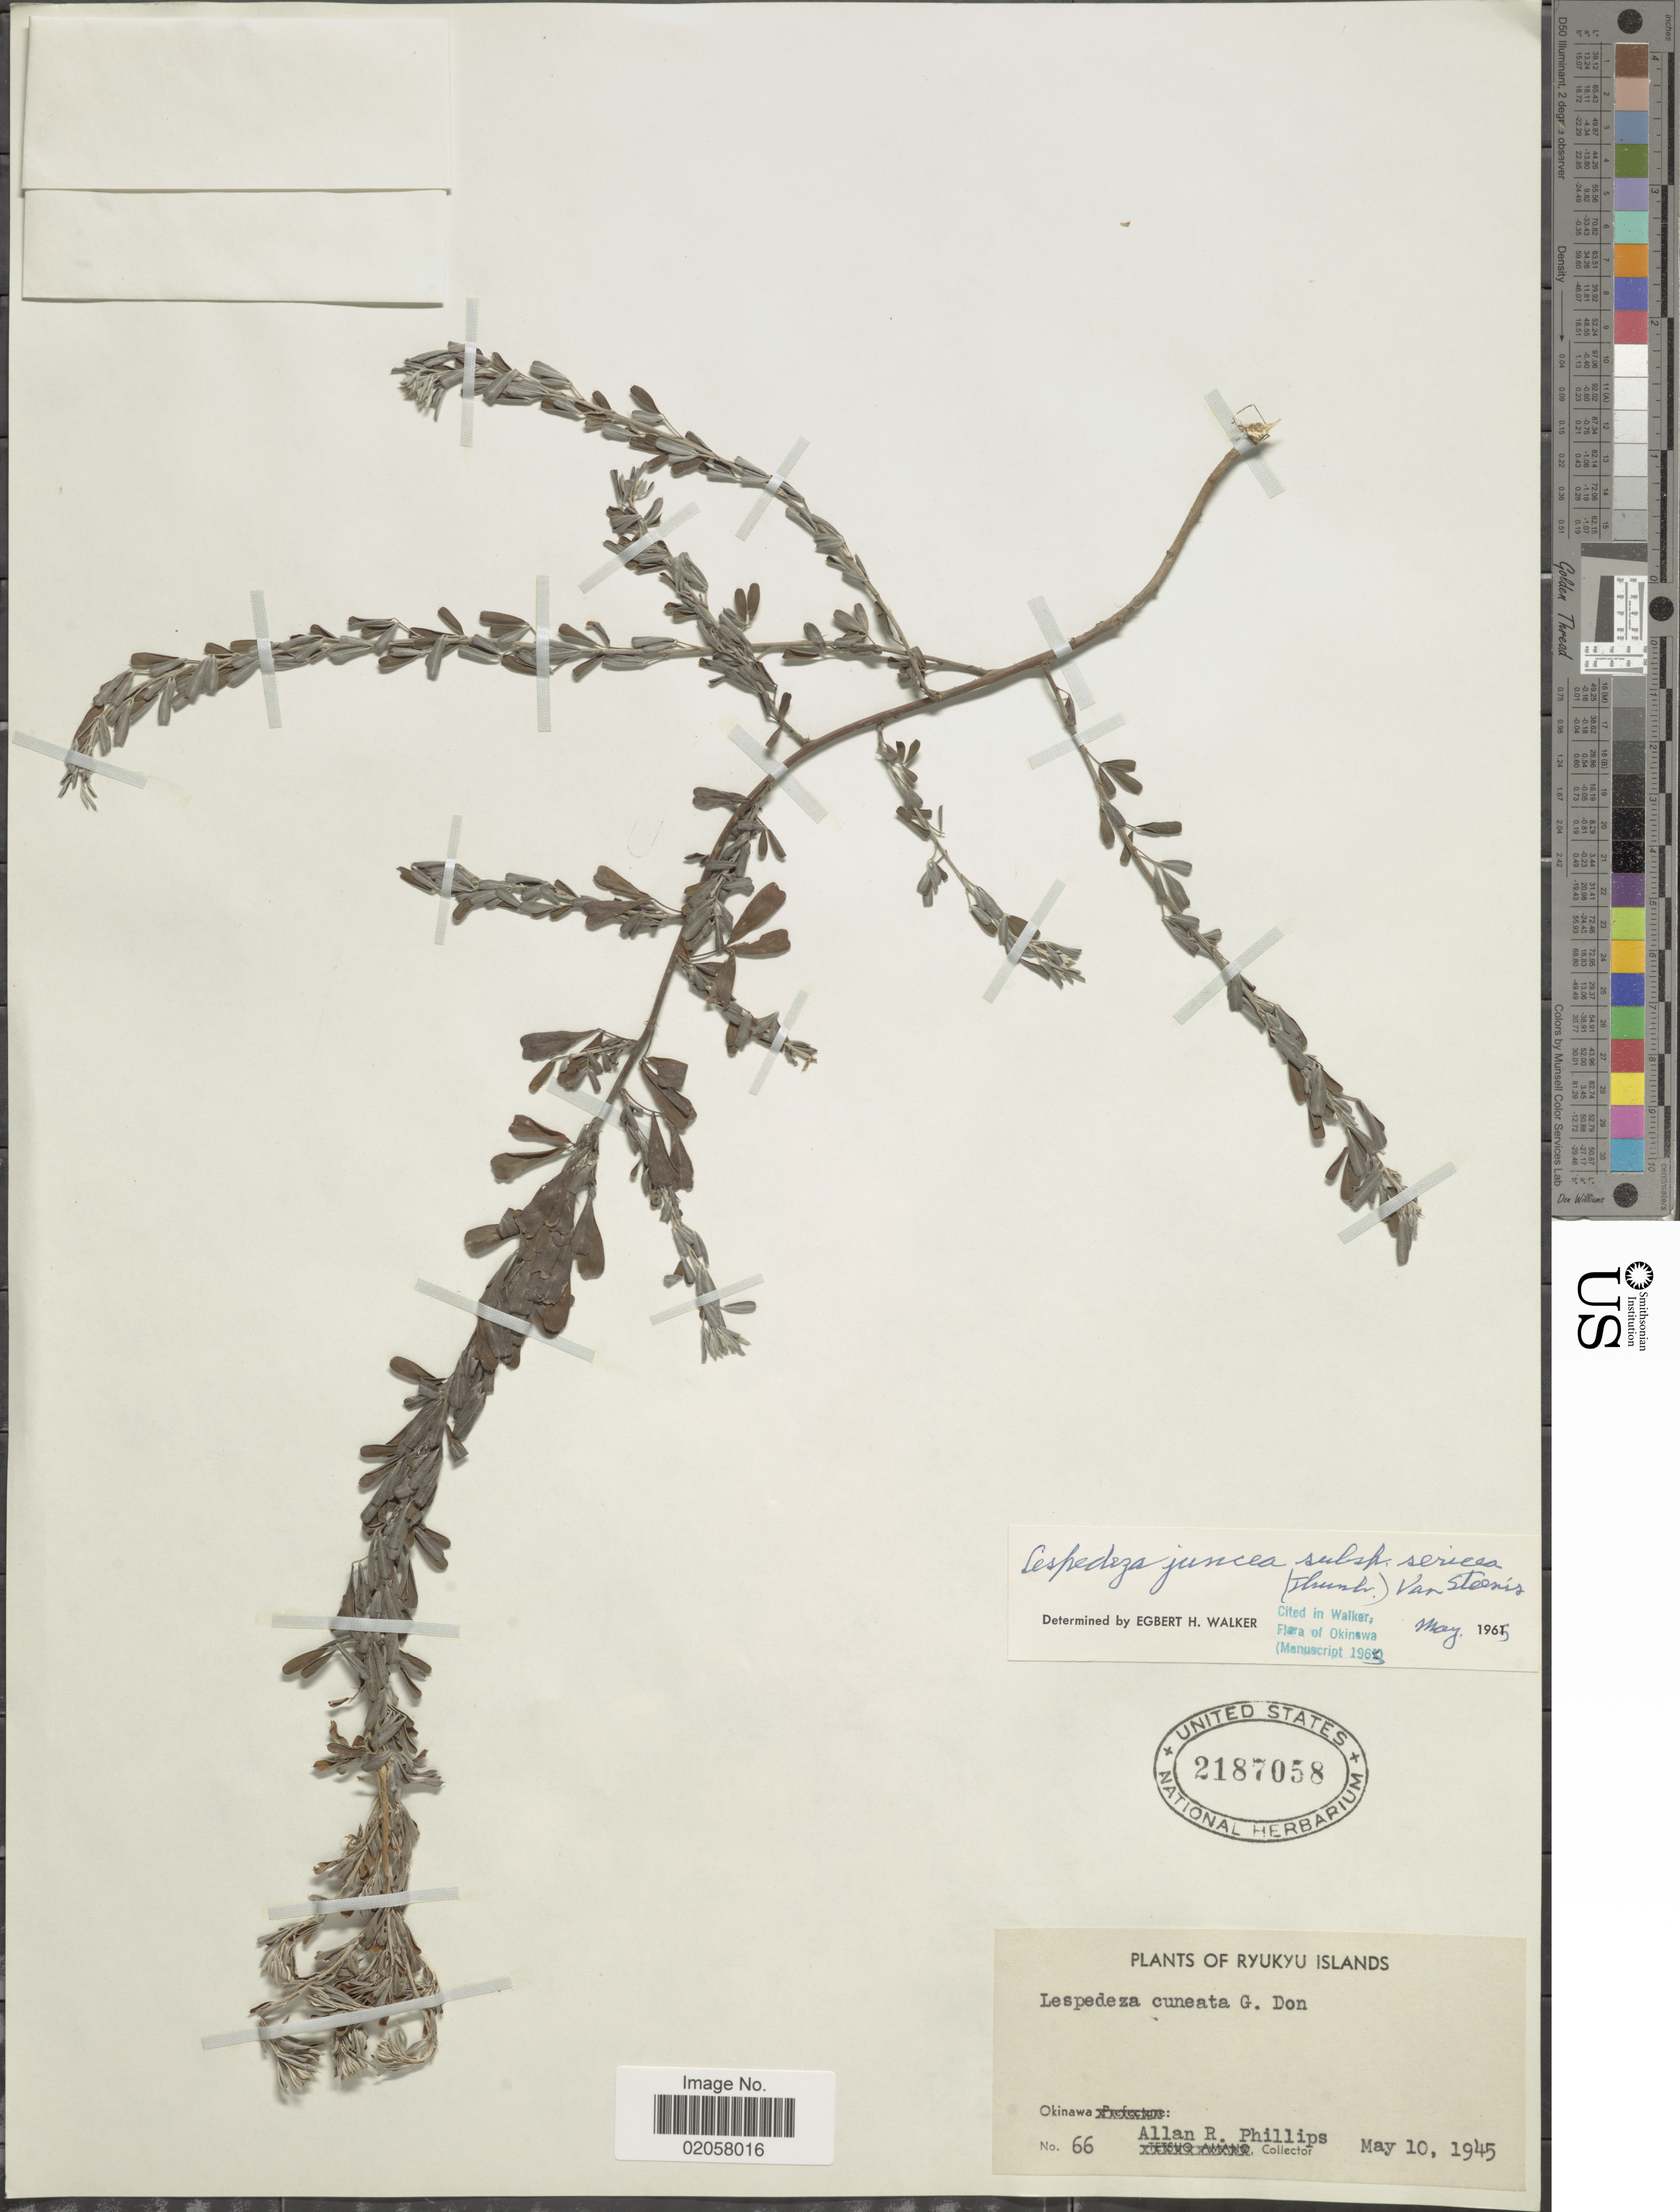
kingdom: Plantae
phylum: Tracheophyta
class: Magnoliopsida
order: Fabales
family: Fabaceae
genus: Lespedeza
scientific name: Lespedeza cuneata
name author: (Dum. Cours.) G. Don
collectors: A. R. Phillips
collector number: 66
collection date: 1945-05-10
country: Japan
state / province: Okinawa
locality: Ryukyu Islands, Okinawa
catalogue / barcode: US 2187058